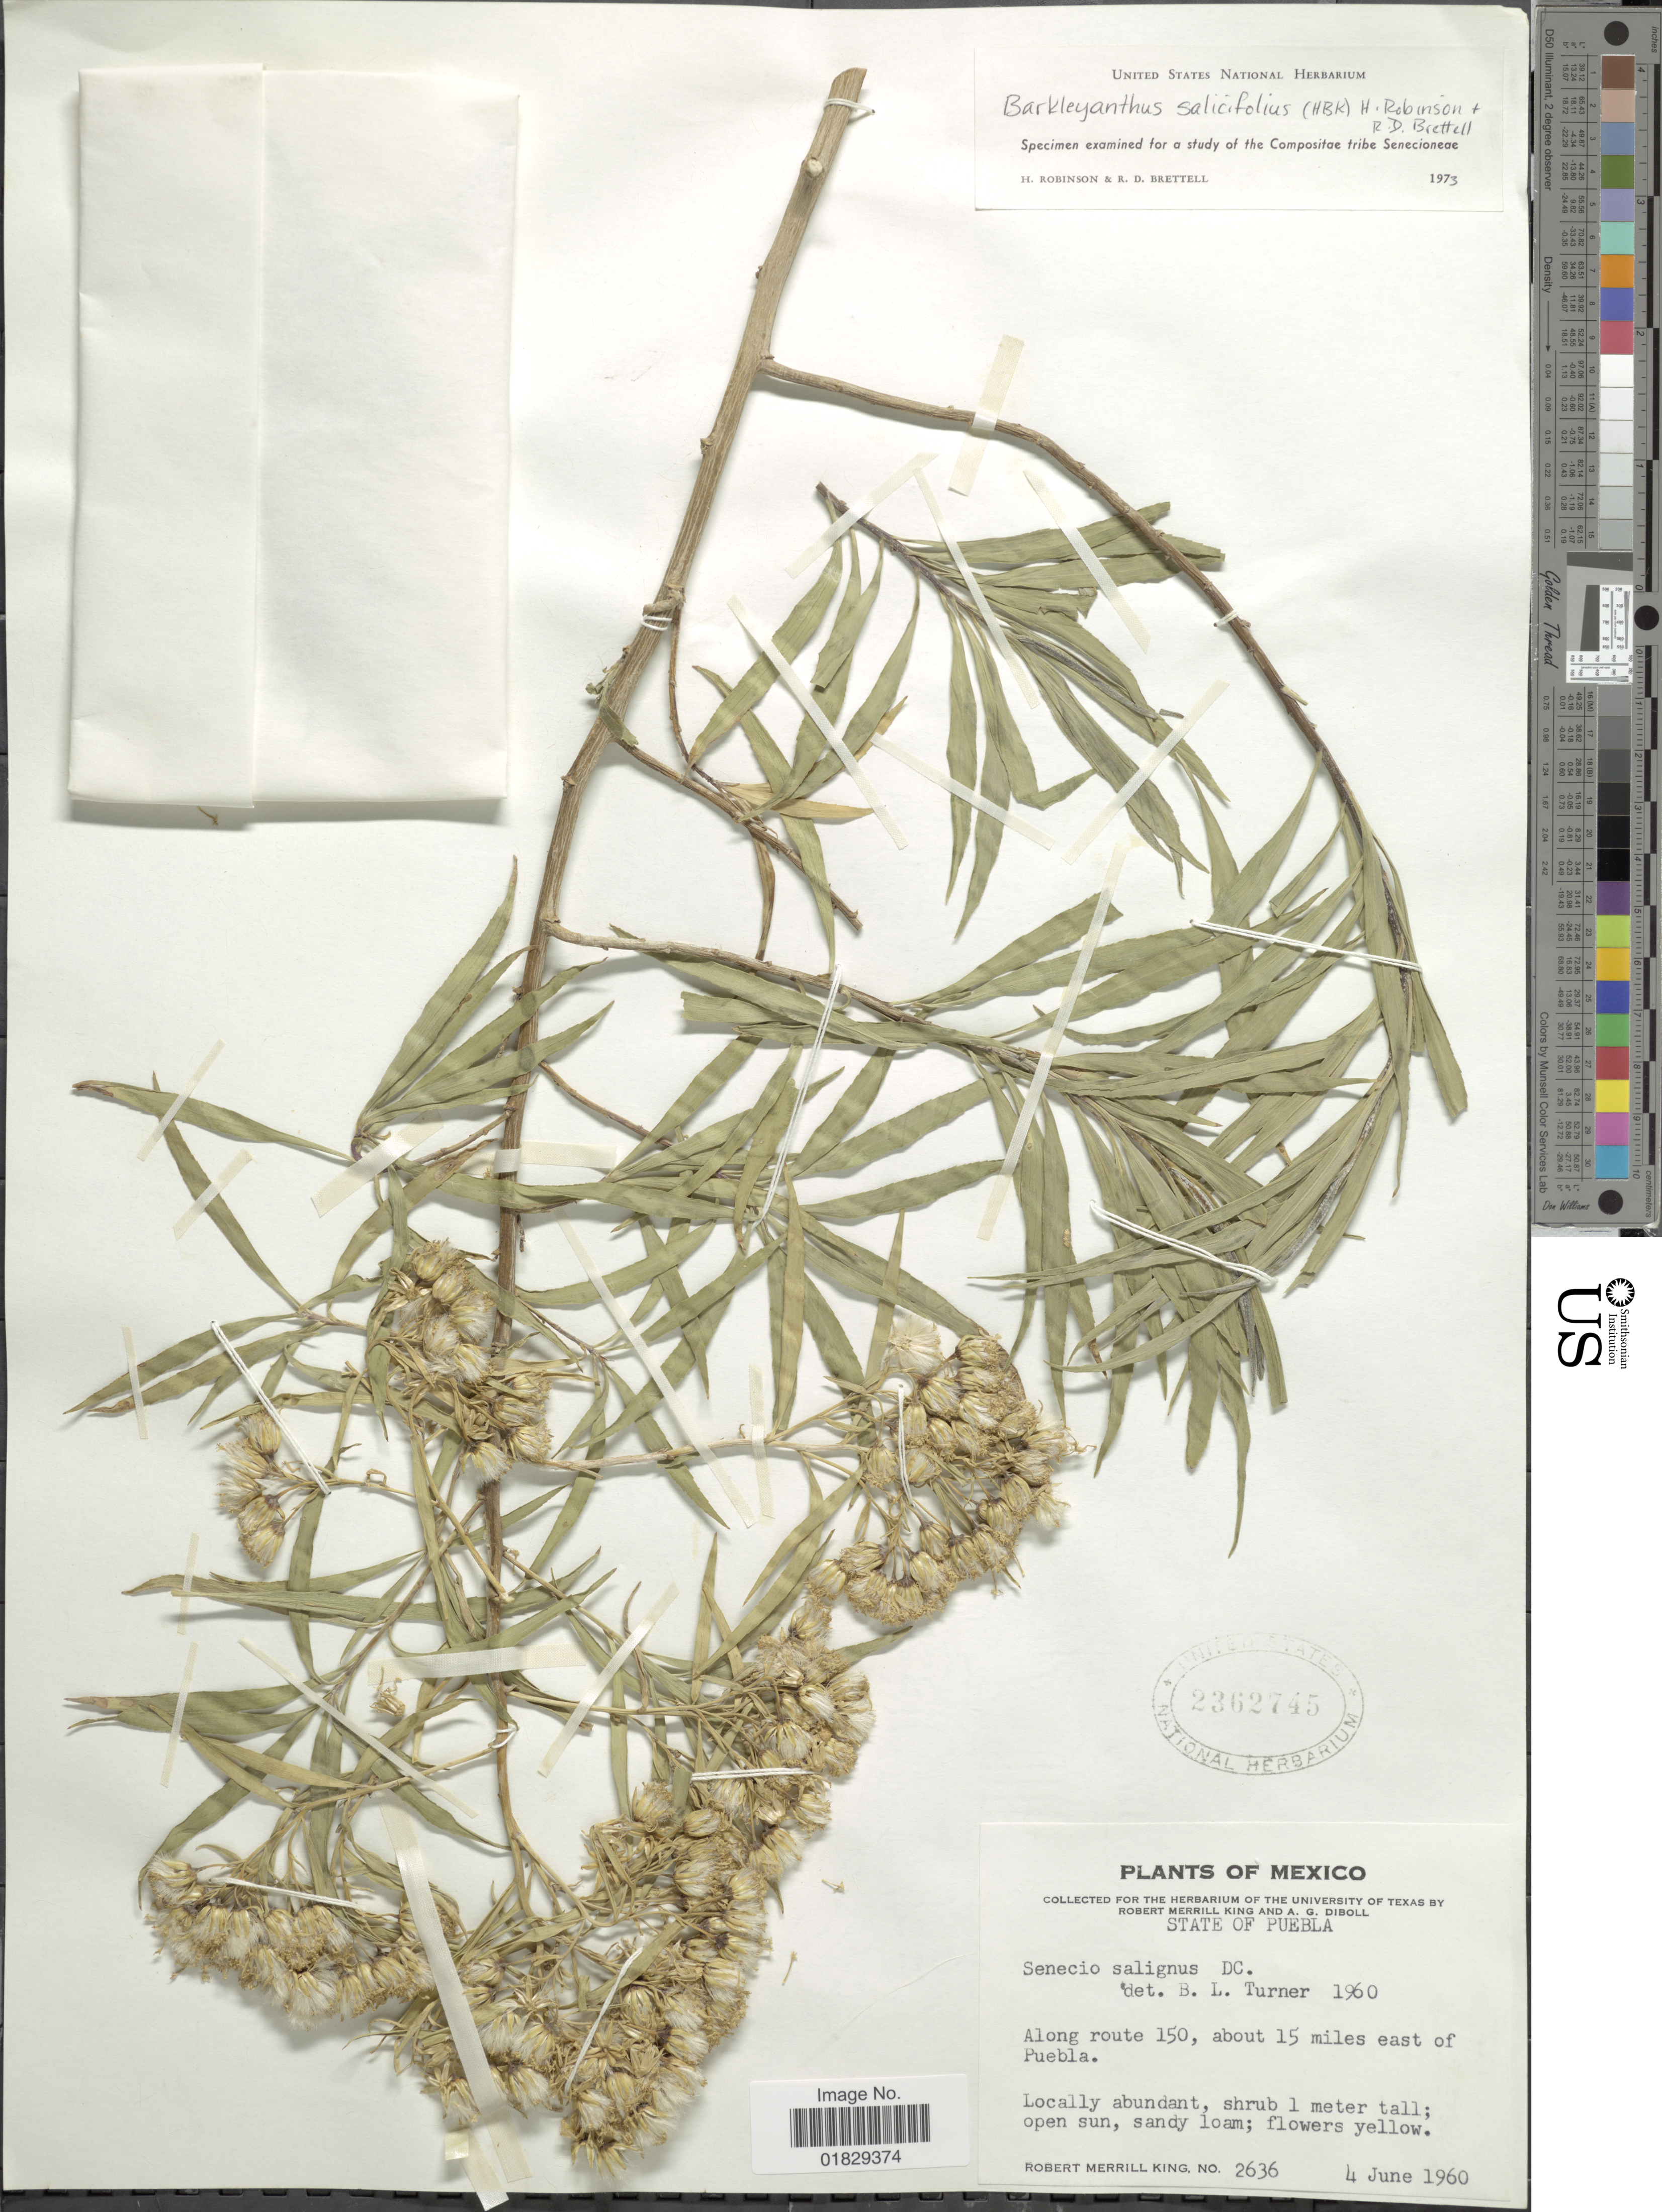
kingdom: Plantae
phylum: Tracheophyta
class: Magnoliopsida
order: Asterales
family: Asteraceae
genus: Barkleyanthus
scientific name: Barkleyanthus salicifolius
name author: (Kunth) H. Rob. & Brettell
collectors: R. M. King & A. Diboll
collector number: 2636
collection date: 1960-06-04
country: Mexico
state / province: Puebla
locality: State of Puebla. Along route 150, about 15 miles east of Puebla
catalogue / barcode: US 2362745